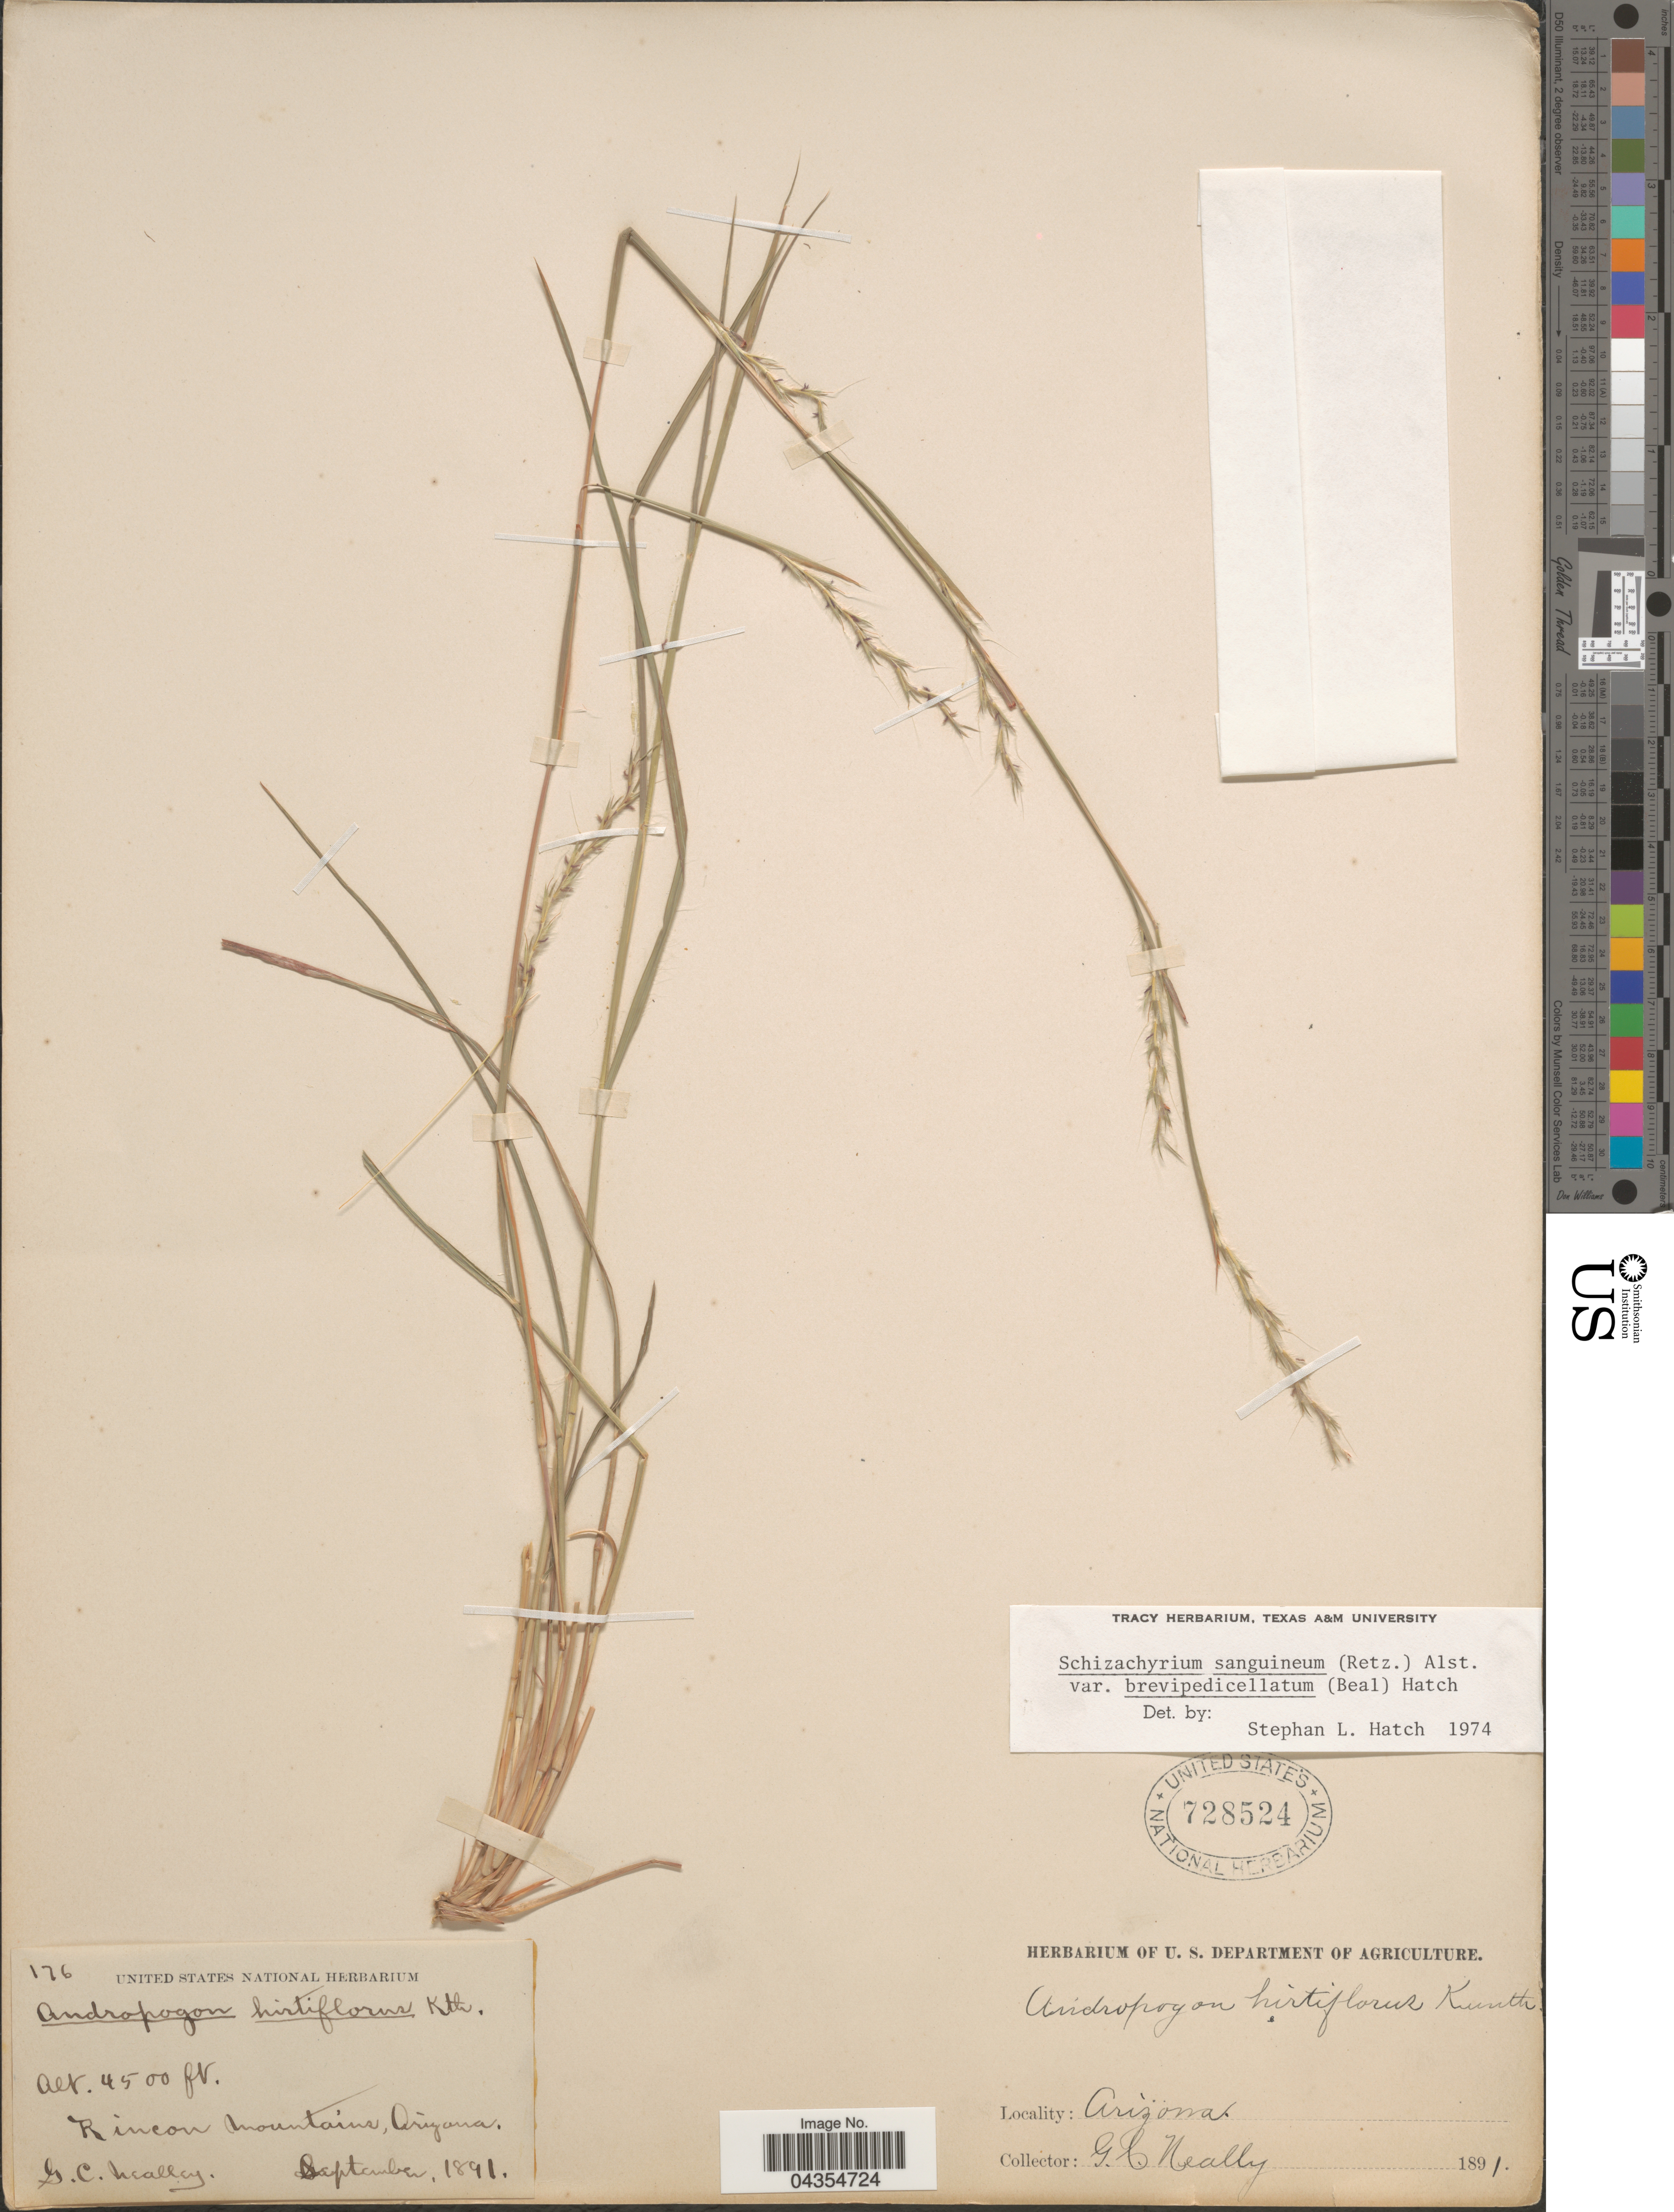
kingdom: Plantae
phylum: Tracheophyta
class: Liliopsida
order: Poales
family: Poaceae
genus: Schizachyrium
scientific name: Schizachyrium sanguineum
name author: (Retz.) Alston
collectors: G. C. Nealley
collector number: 176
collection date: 1891-09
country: United States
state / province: Arizona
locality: Rincon Mountains.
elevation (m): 1372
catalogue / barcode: US 728524